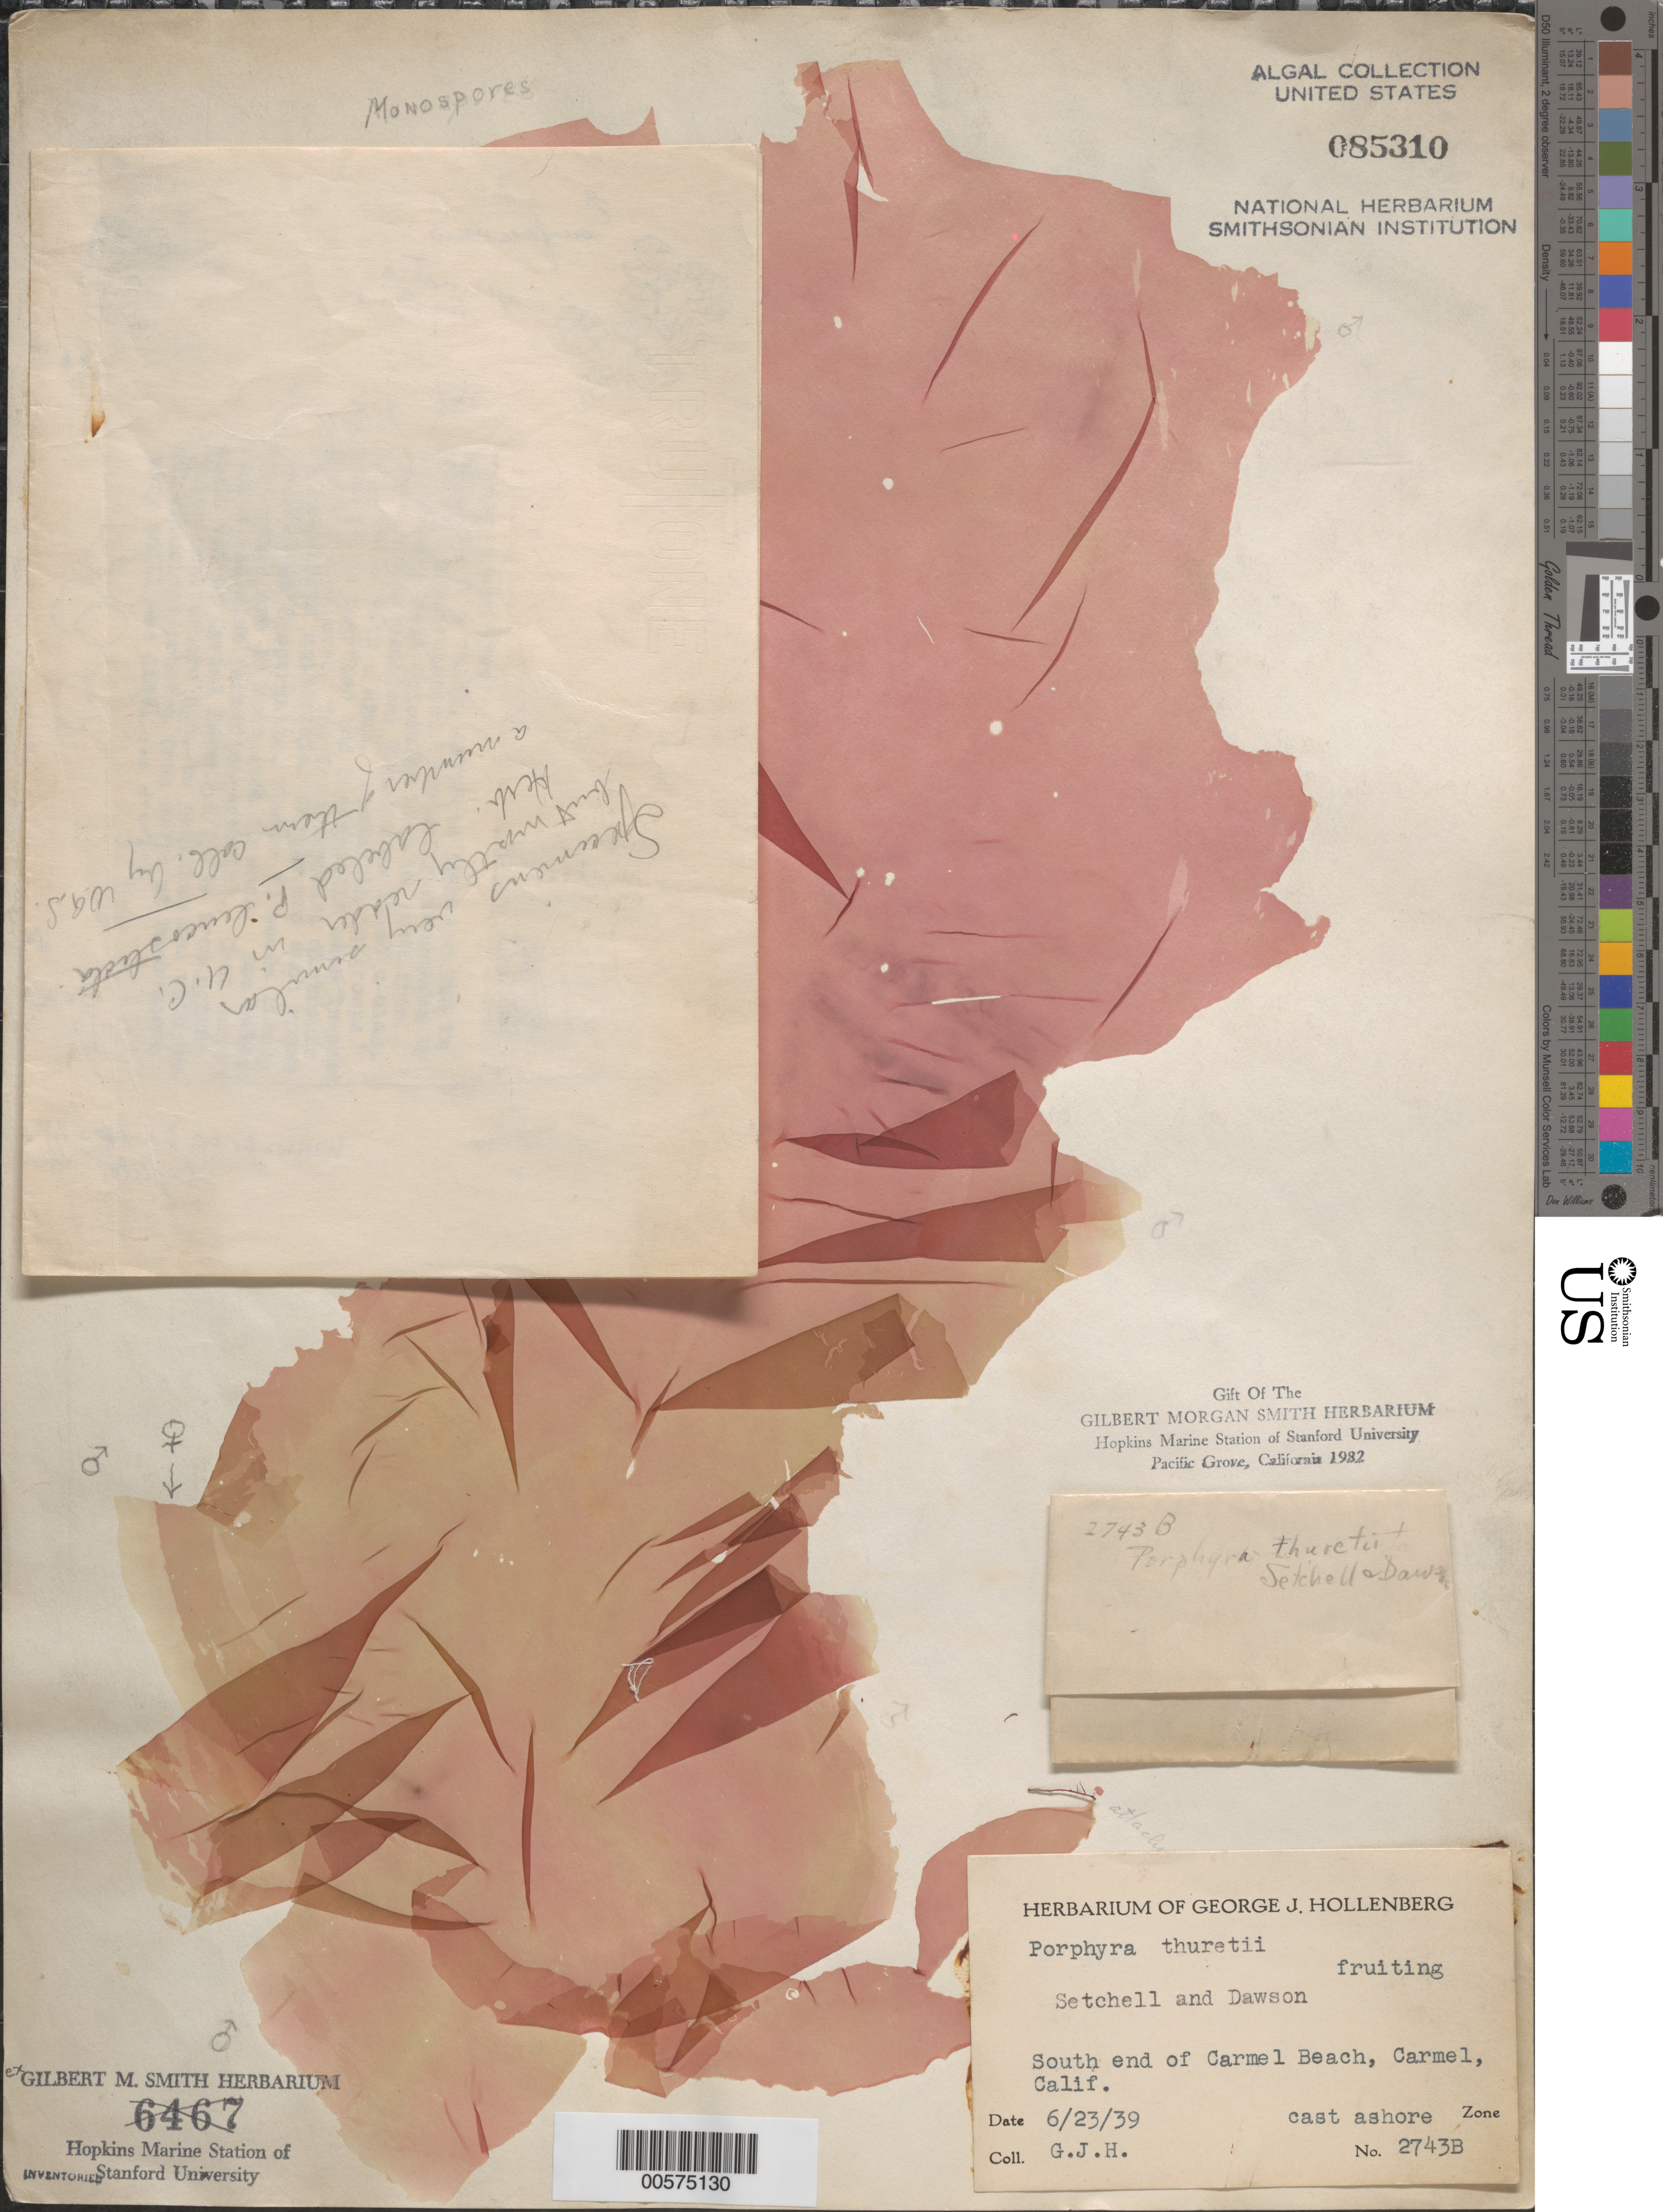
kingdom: Plantae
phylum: Rhodophyta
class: Bangiophyceae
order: Bangiales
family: Bangiaceae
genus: Pyropia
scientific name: Pyropia thuretii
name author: (Setchell & E.Y. Dawson) J.E. Sutherl. et al.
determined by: Algae name updating Project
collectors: G. Hollenberg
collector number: GJH 2743b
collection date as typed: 23 Jun 1939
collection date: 1939-06-23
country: United States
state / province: California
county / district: Monterey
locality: Carmel Beach, Carmel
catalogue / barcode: US 85310